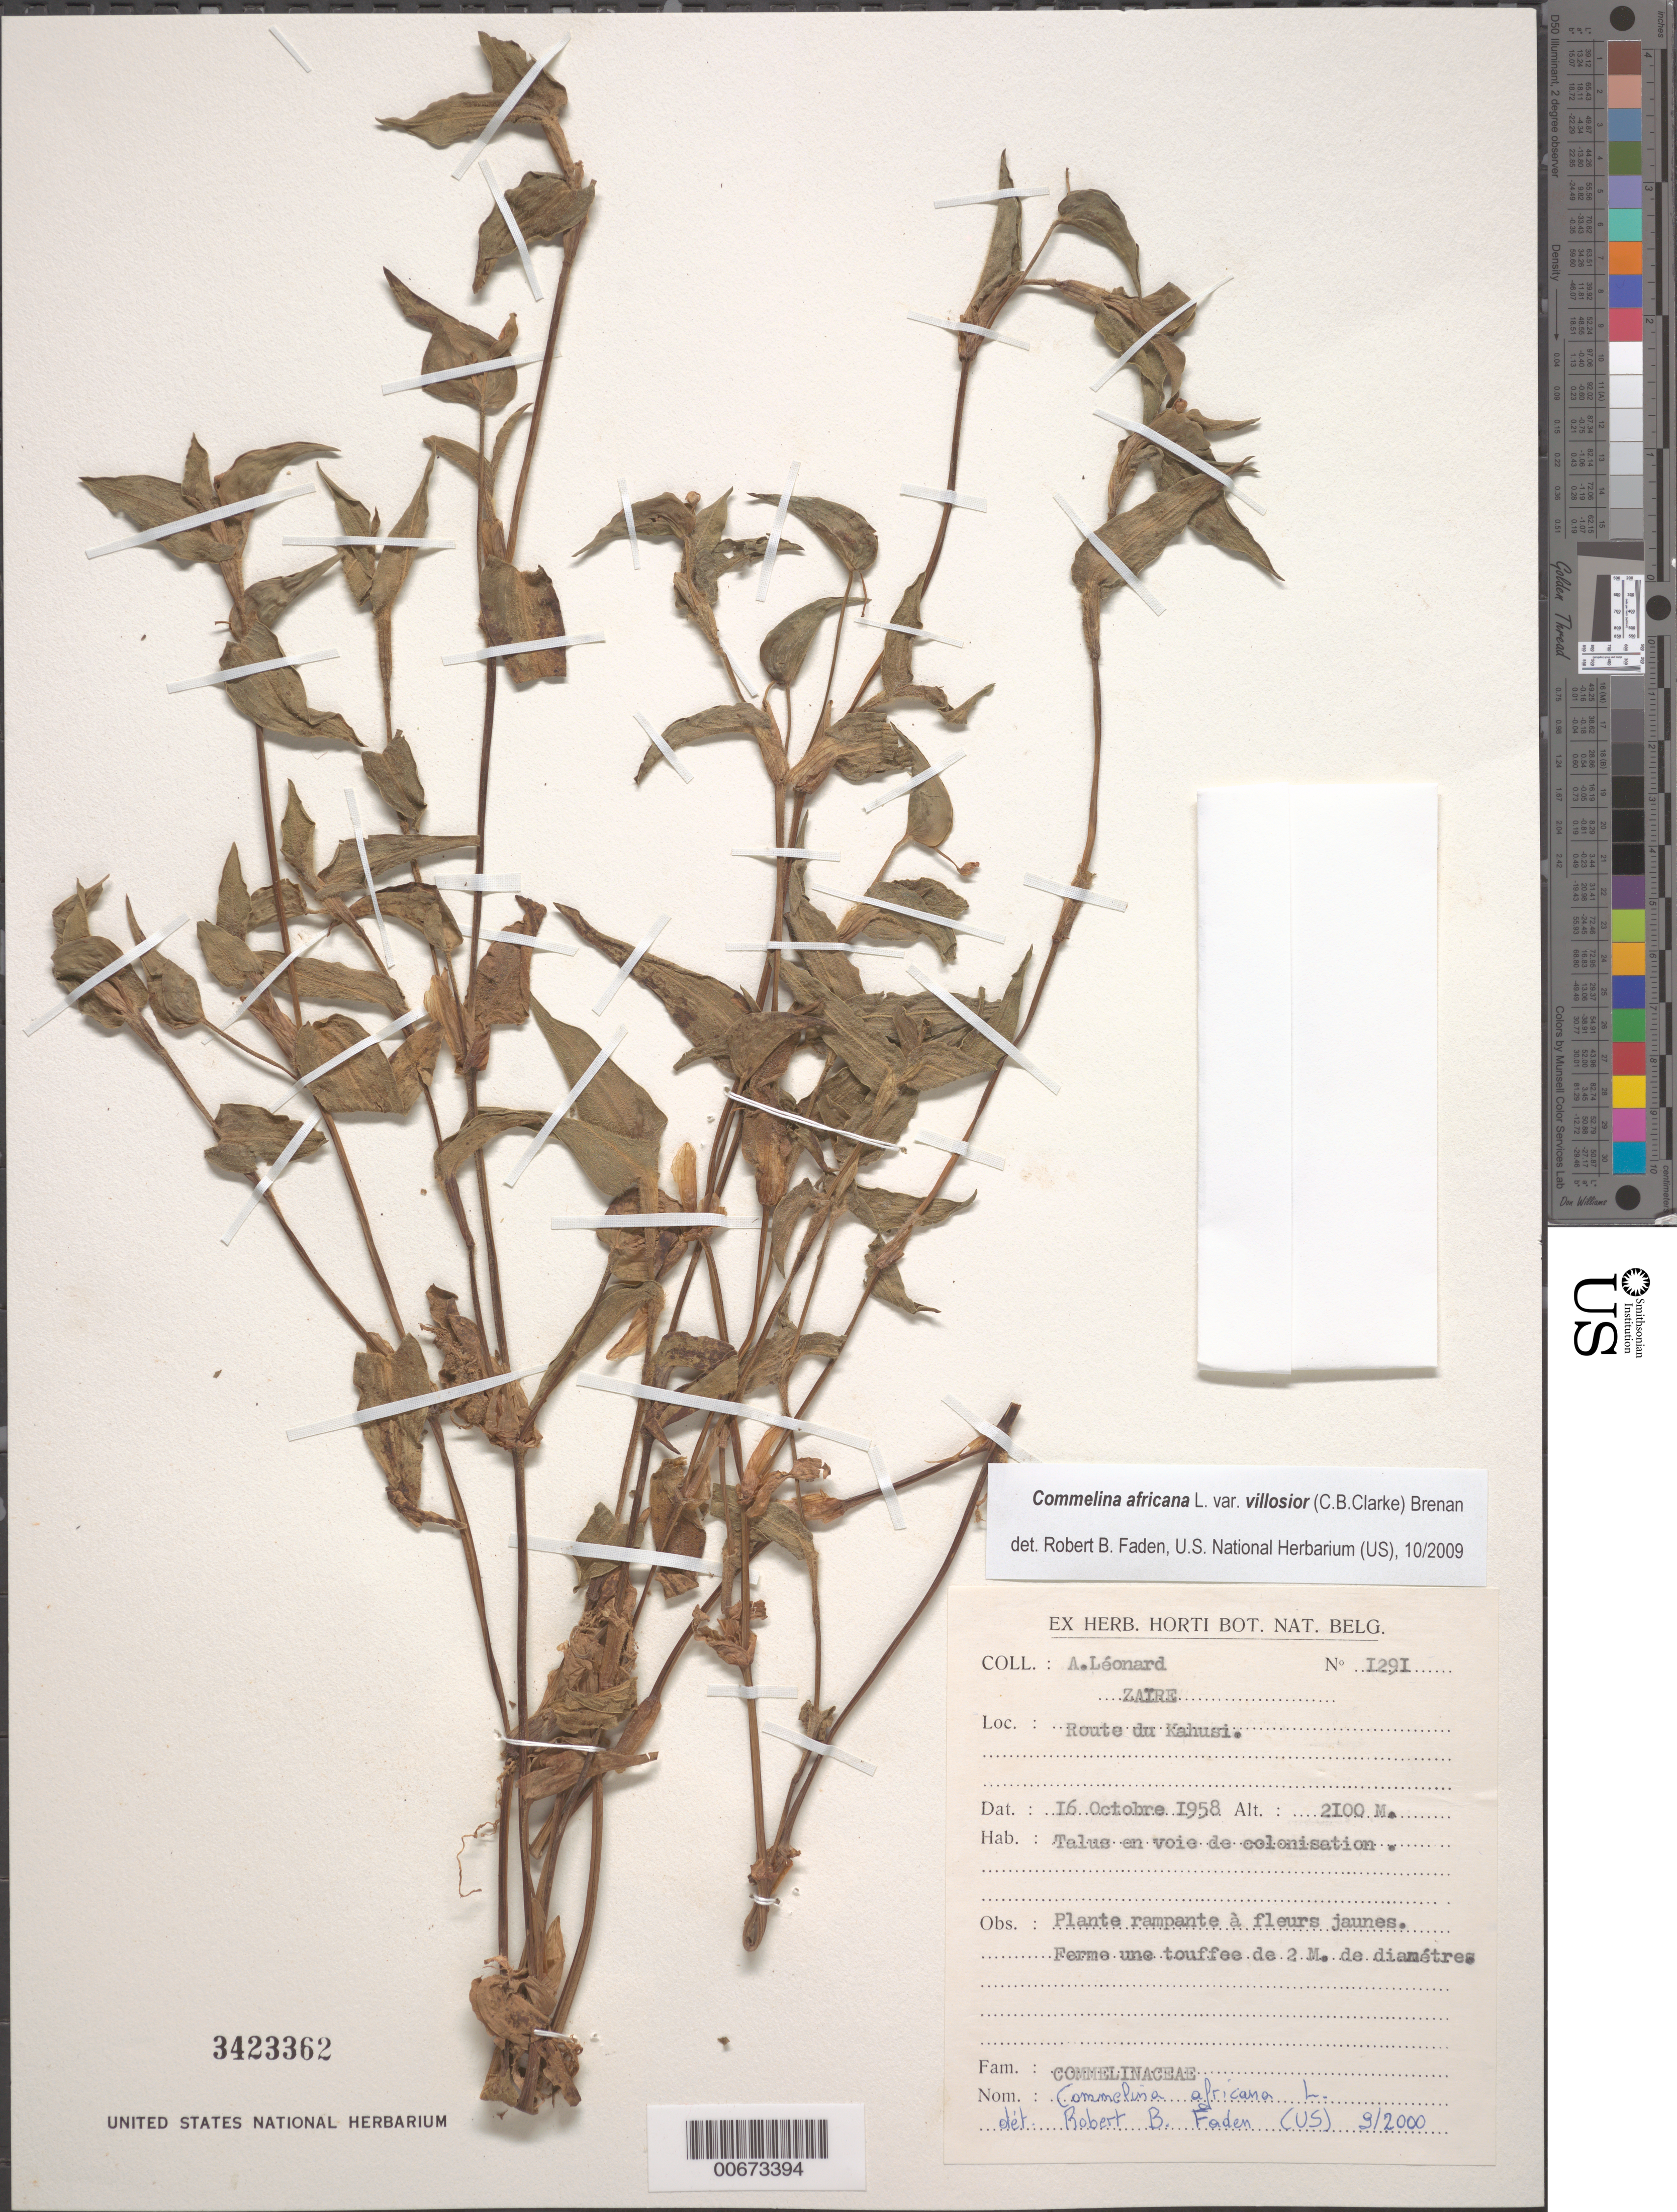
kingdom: Plantae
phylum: Tracheophyta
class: Liliopsida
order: Commelinales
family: Commelinaceae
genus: Commelina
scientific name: Commelina africana var. villosior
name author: (C.B. Clarke) Brenan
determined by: Faden, Robert B., (US), Smithsonian Institution - National Museum of Natural History (UNITED STATES)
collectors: A. Leonard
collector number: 1291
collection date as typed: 16 Oct 1958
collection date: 1958-10-16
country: Congo, Democratic Republic of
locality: Route du Kahusi.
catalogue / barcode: US 3423362